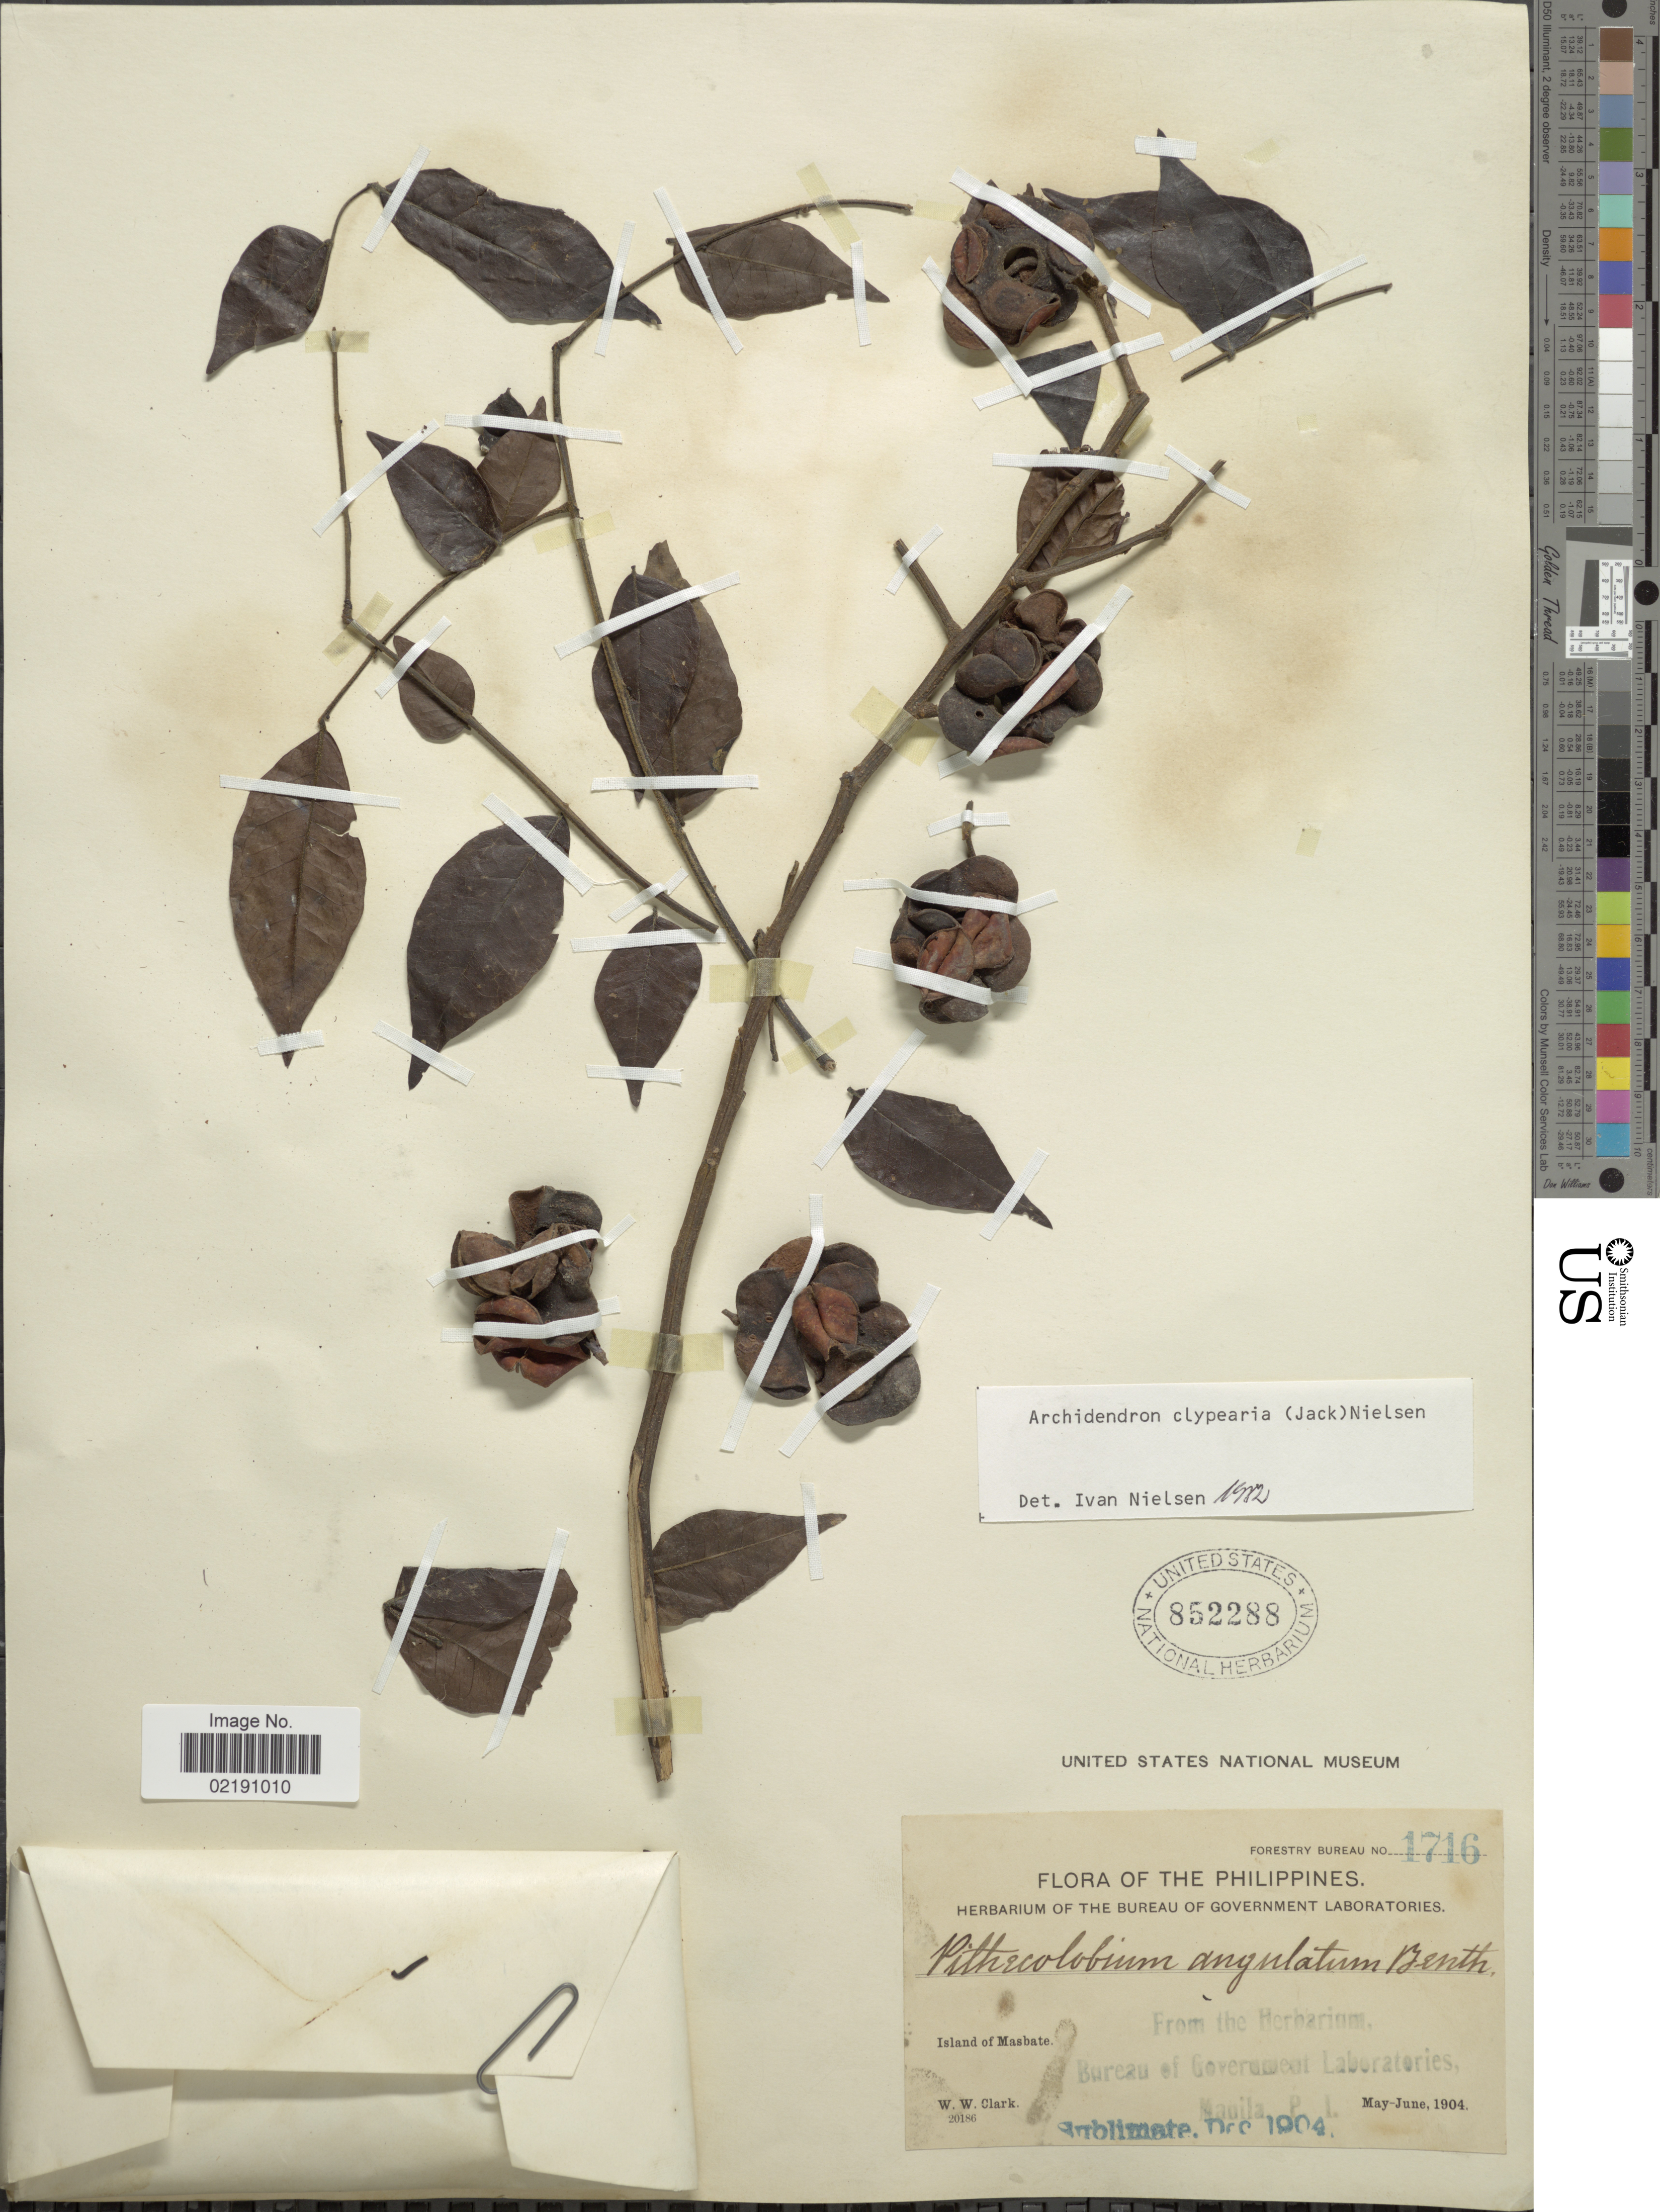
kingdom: Plantae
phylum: Tracheophyta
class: Magnoliopsida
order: Fabales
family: Fabaceae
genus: Archidendron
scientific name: Archidendron clypearia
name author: (Jack) I.C. Nielsen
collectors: W. W. Clark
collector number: Forestry Bureau 1716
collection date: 1904-05/1904-06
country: Philippines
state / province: Bicol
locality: Island of Masbate.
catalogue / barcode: US 852288